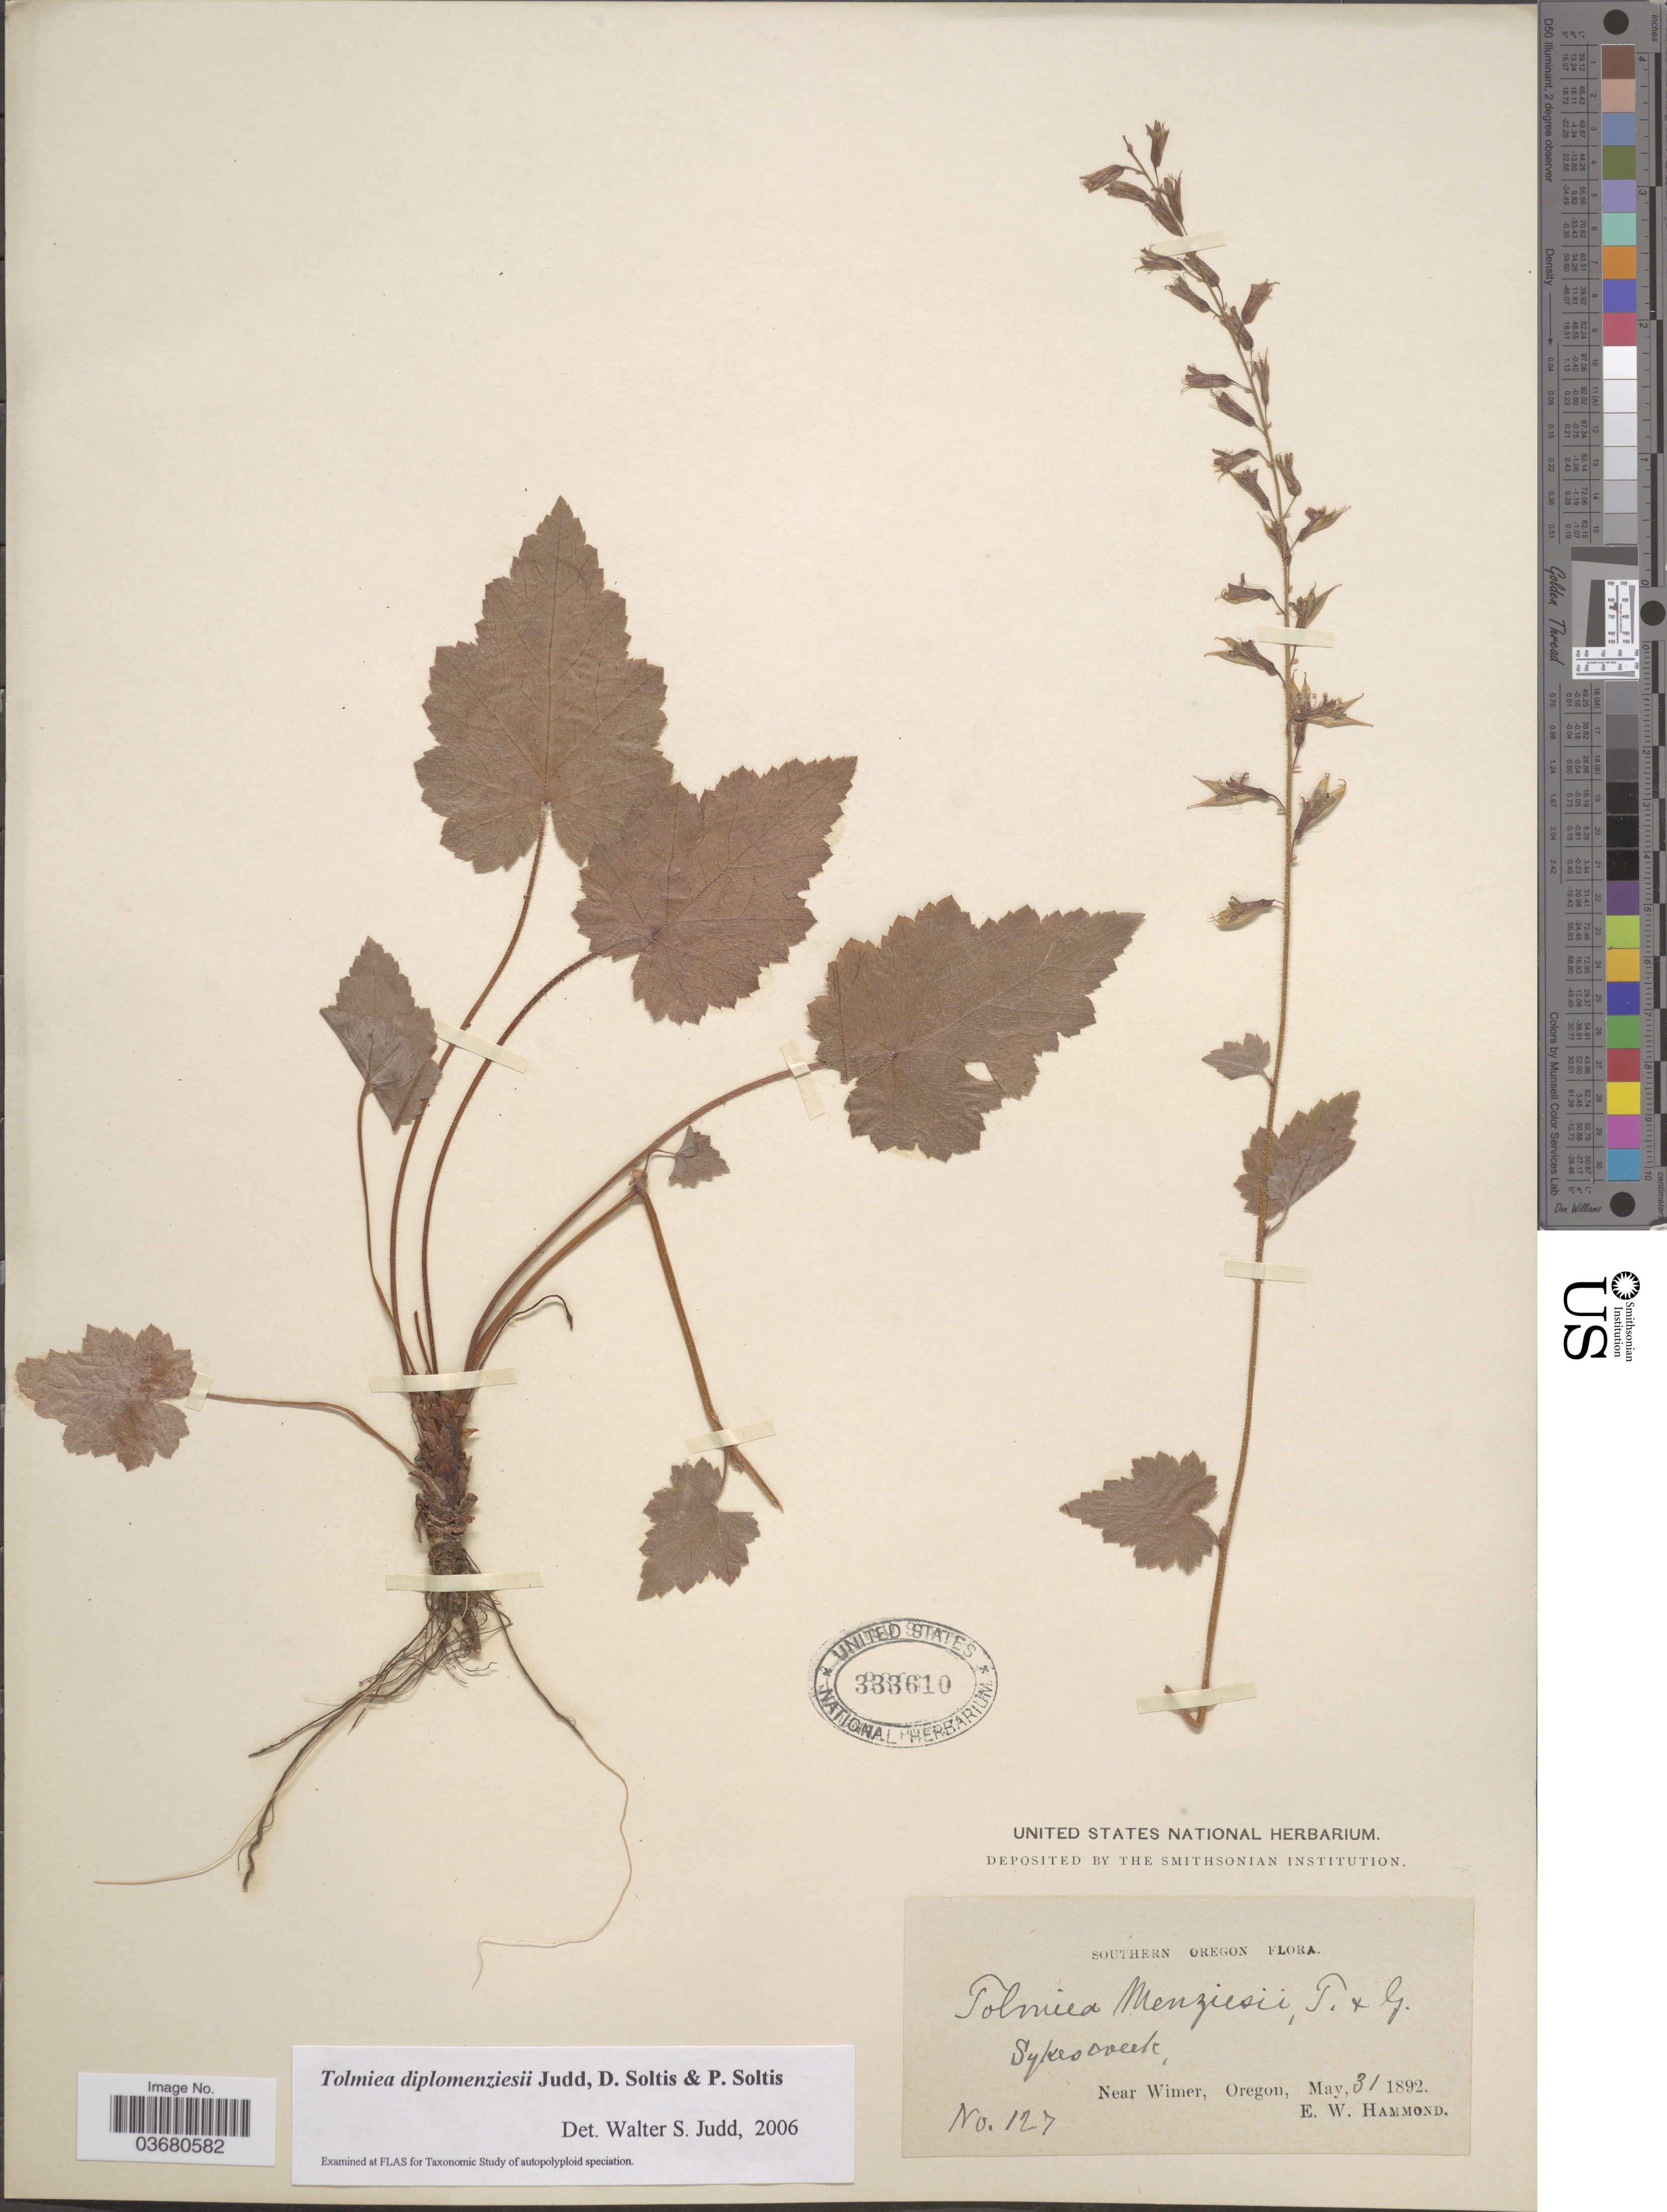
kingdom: Plantae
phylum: Tracheophyta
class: Magnoliopsida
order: Saxifragales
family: Saxifragaceae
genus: Tolmiea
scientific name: Tolmiea diplomenziesii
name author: Judd et al.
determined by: Judd, Walter S.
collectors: E. Hammond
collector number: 127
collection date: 1892-05-31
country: United States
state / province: Oregon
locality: Southern Oregon. Sykes creek, near Wimer.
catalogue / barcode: US 333610